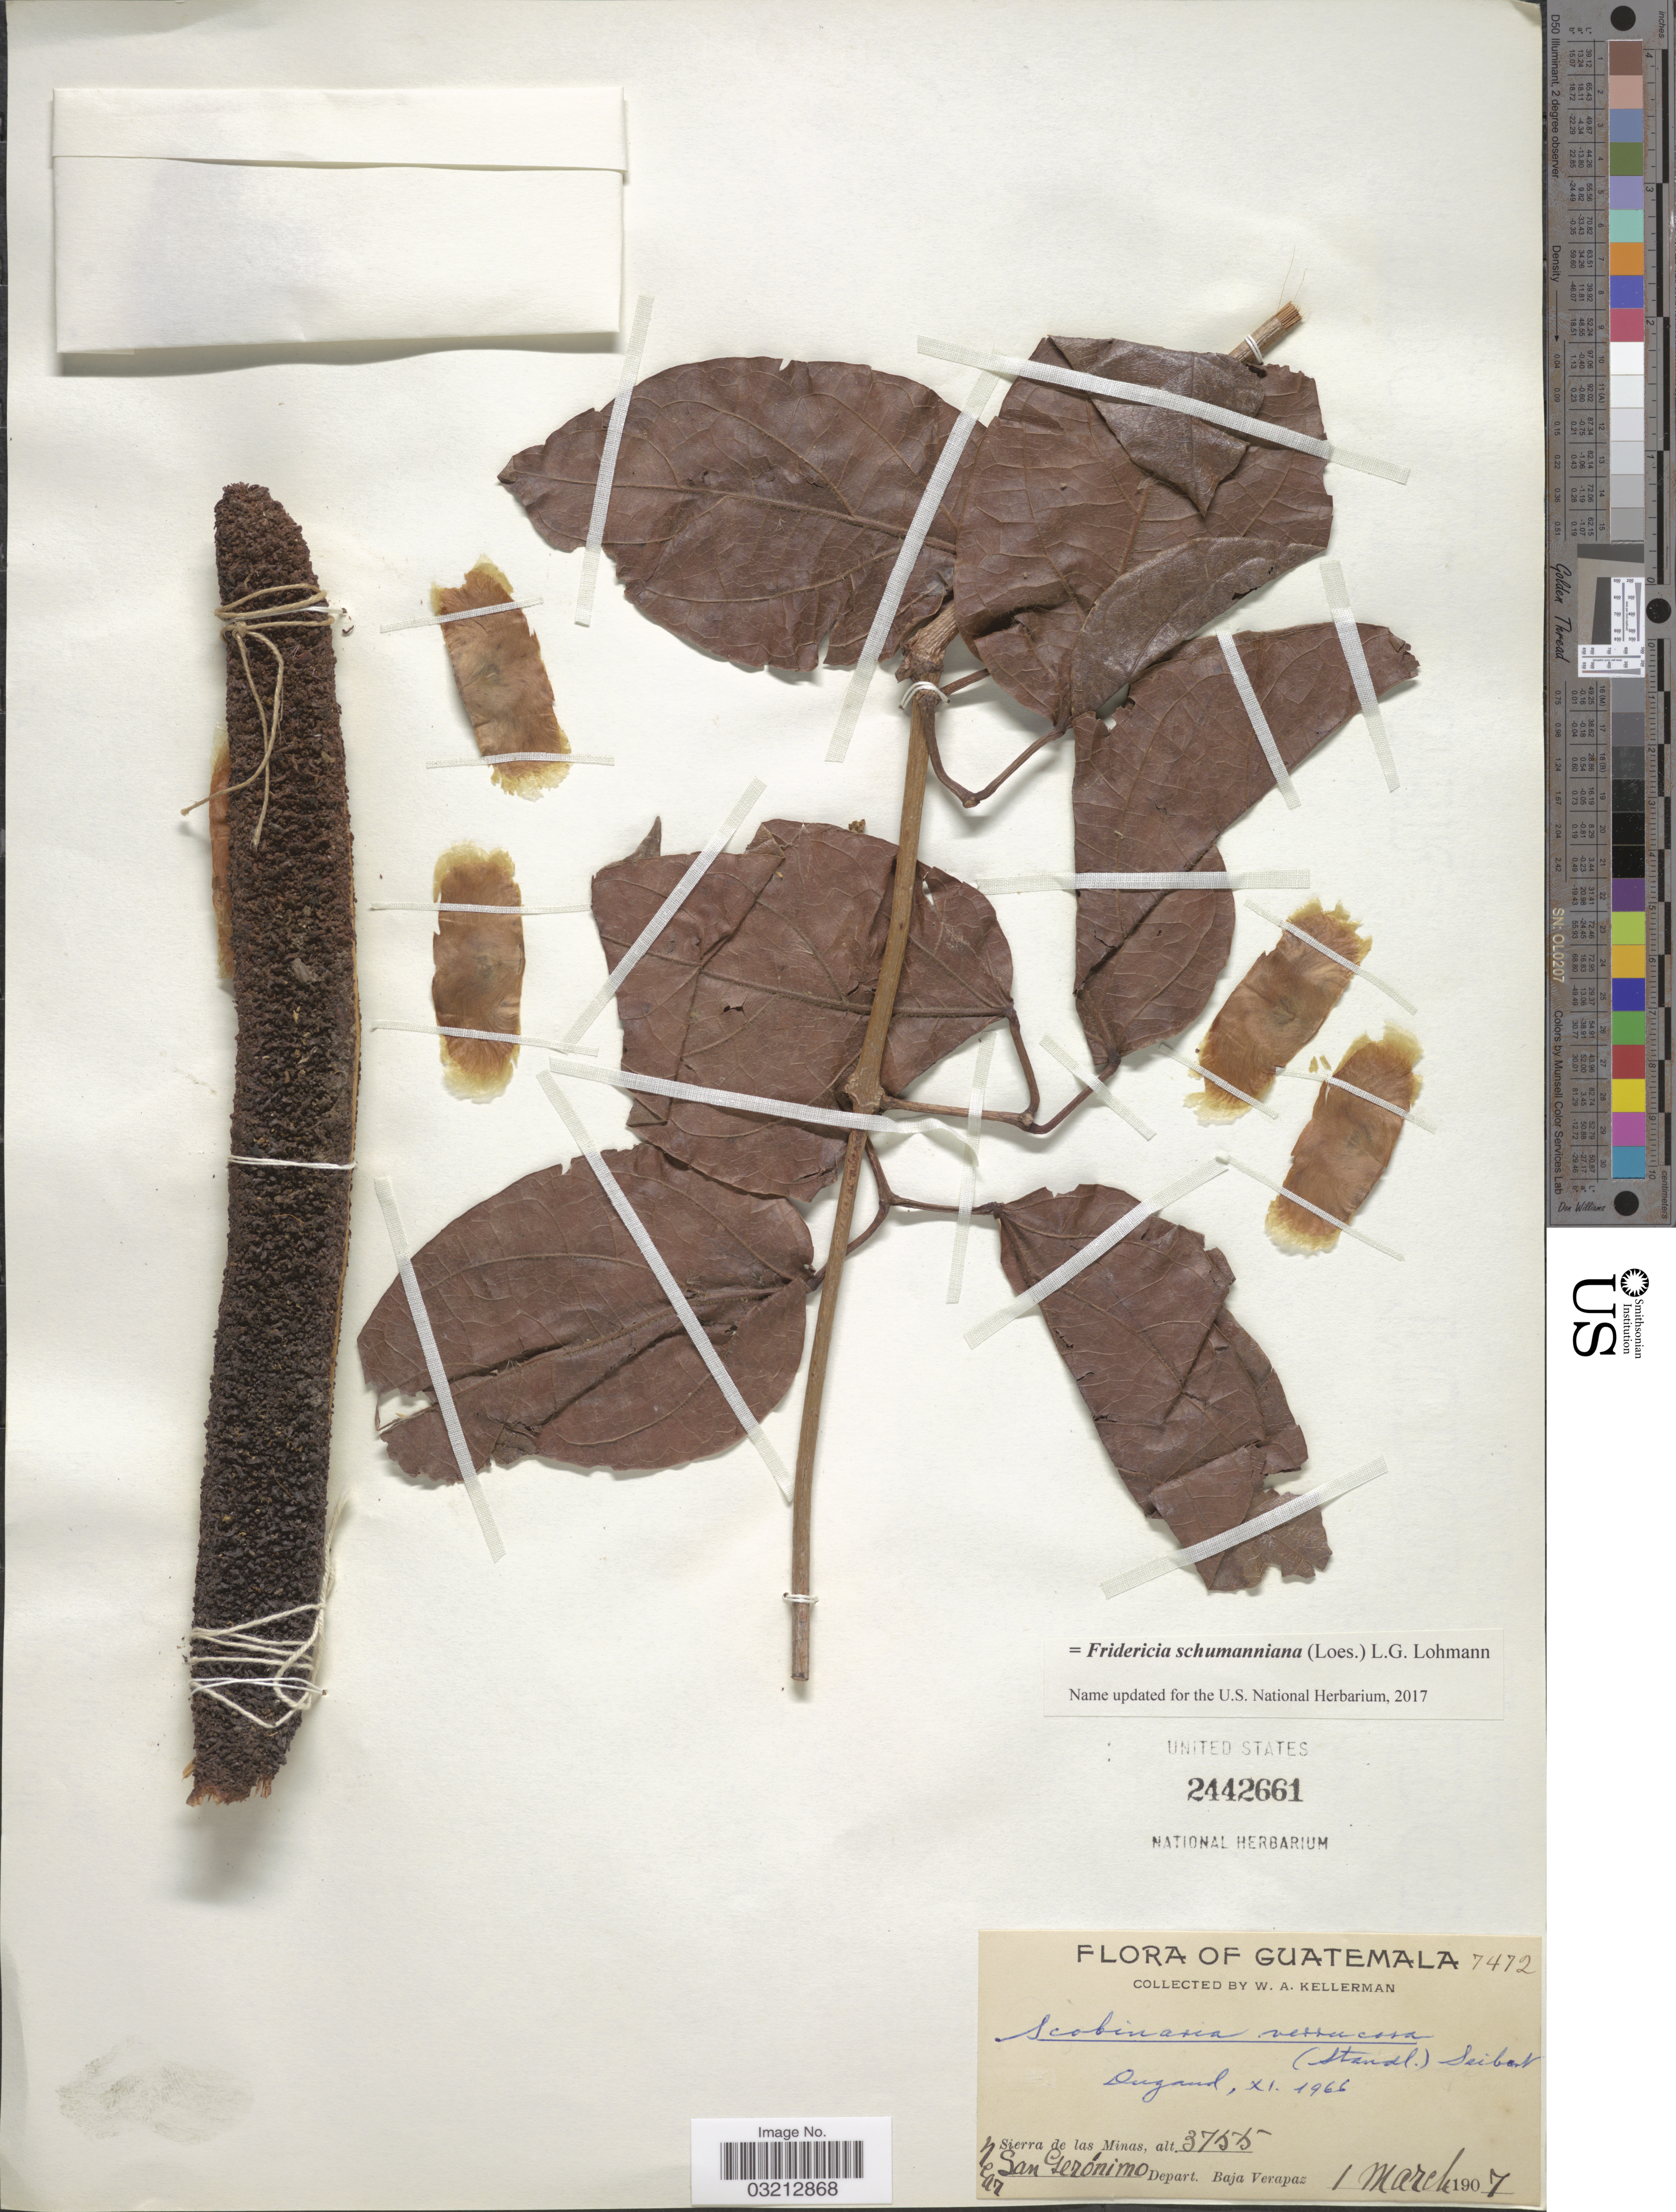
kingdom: Plantae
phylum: Tracheophyta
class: Magnoliopsida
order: Lamiales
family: Bignoniaceae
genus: Fridericia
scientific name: Fridericia schumanniana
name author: (Loes.) L.G. Lohmann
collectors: W. Kellerman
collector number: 7472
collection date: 1907-03-01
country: Guatemala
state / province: Baja Verapaz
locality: Sierra de las Minas. Near San Gerónimo. Depart. Baja Verapaz.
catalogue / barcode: US 2442661